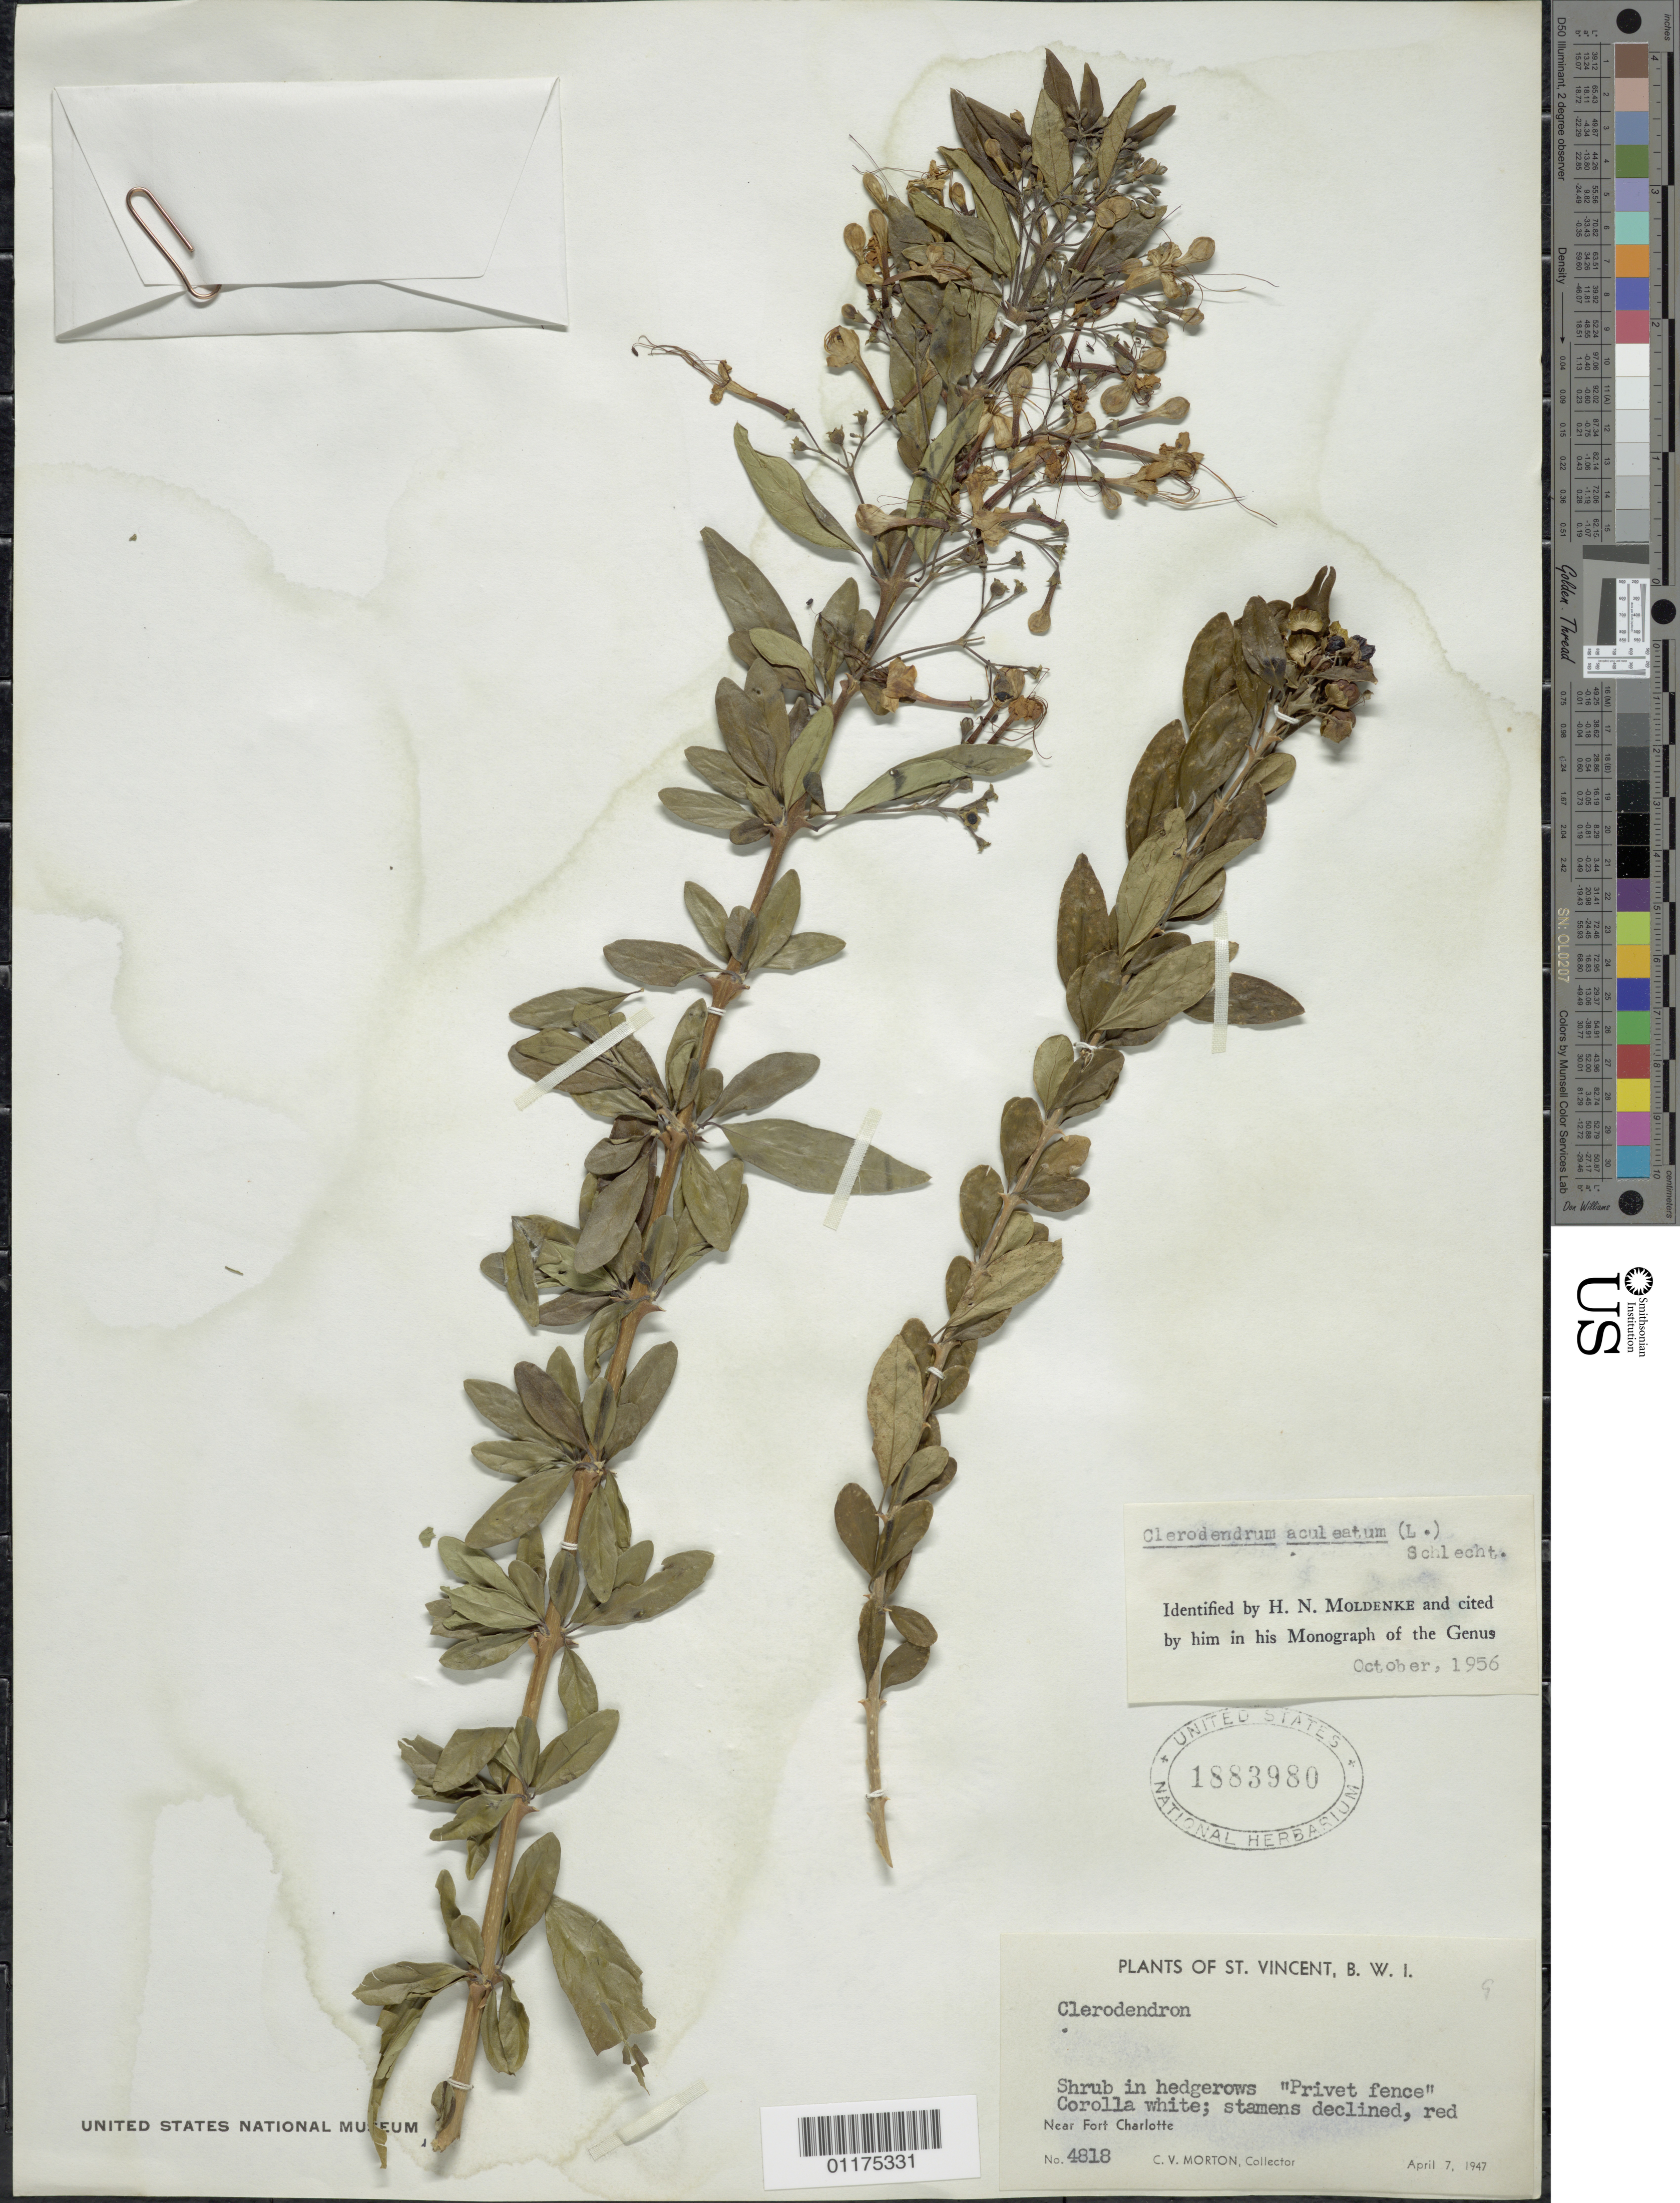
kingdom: Plantae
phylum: Tracheophyta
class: Magnoliopsida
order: Lamiales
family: Lamiaceae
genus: Clerodendrum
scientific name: Clerodendrum aculeatum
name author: (L.) Schltdl.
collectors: C. V. Morton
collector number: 4818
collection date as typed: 07 Apr 1947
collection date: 1947-04-07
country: St. Vincent - Grenadines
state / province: Charlotte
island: St. Vincent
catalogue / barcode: US 1883980